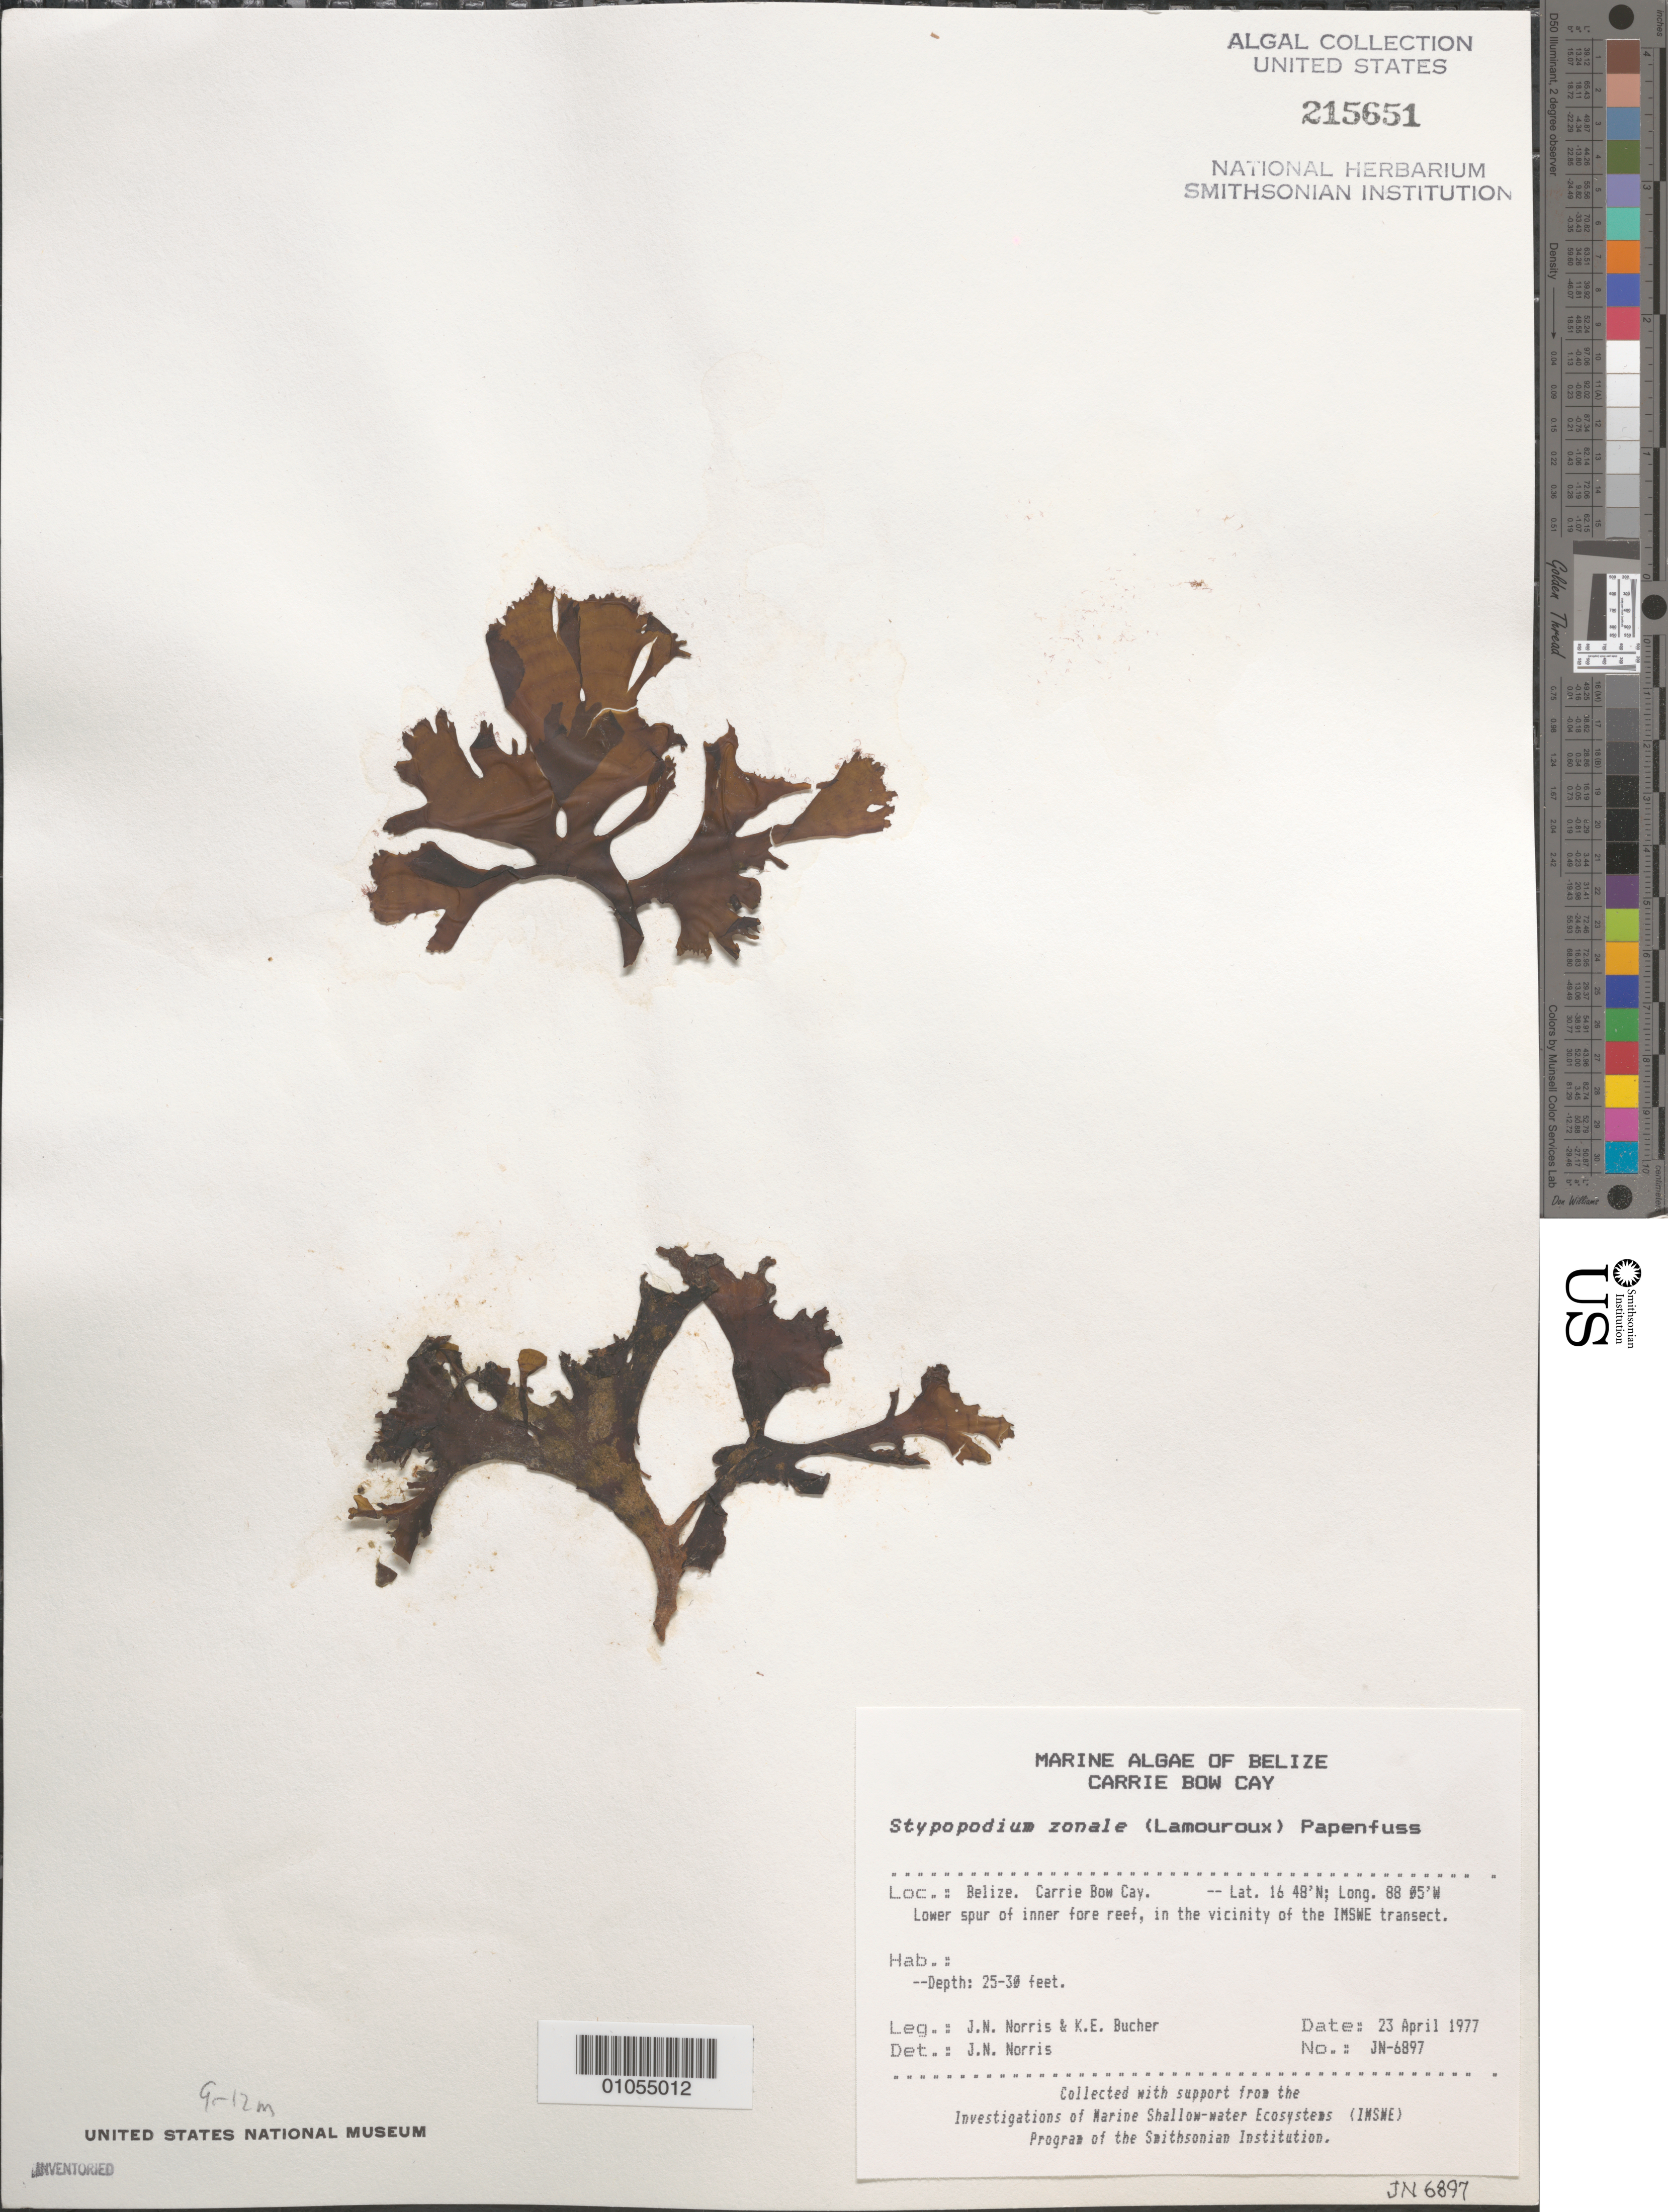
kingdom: Chromista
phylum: Ochrophyta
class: Phaeophyceae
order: Dictyotales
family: Dictyotaceae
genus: Stypopodium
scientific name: Stypopodium zonale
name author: (J.V.Lamouroux) Papenf.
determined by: Norris, James N.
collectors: J. N. Norris & K. E. Bucher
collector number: JN-6897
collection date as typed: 23 Apr 1977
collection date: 1977-04-23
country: Belize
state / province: Stann Creek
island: Carrie Bow Cay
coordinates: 16 48'N, 88 05'W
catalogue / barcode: US 215651